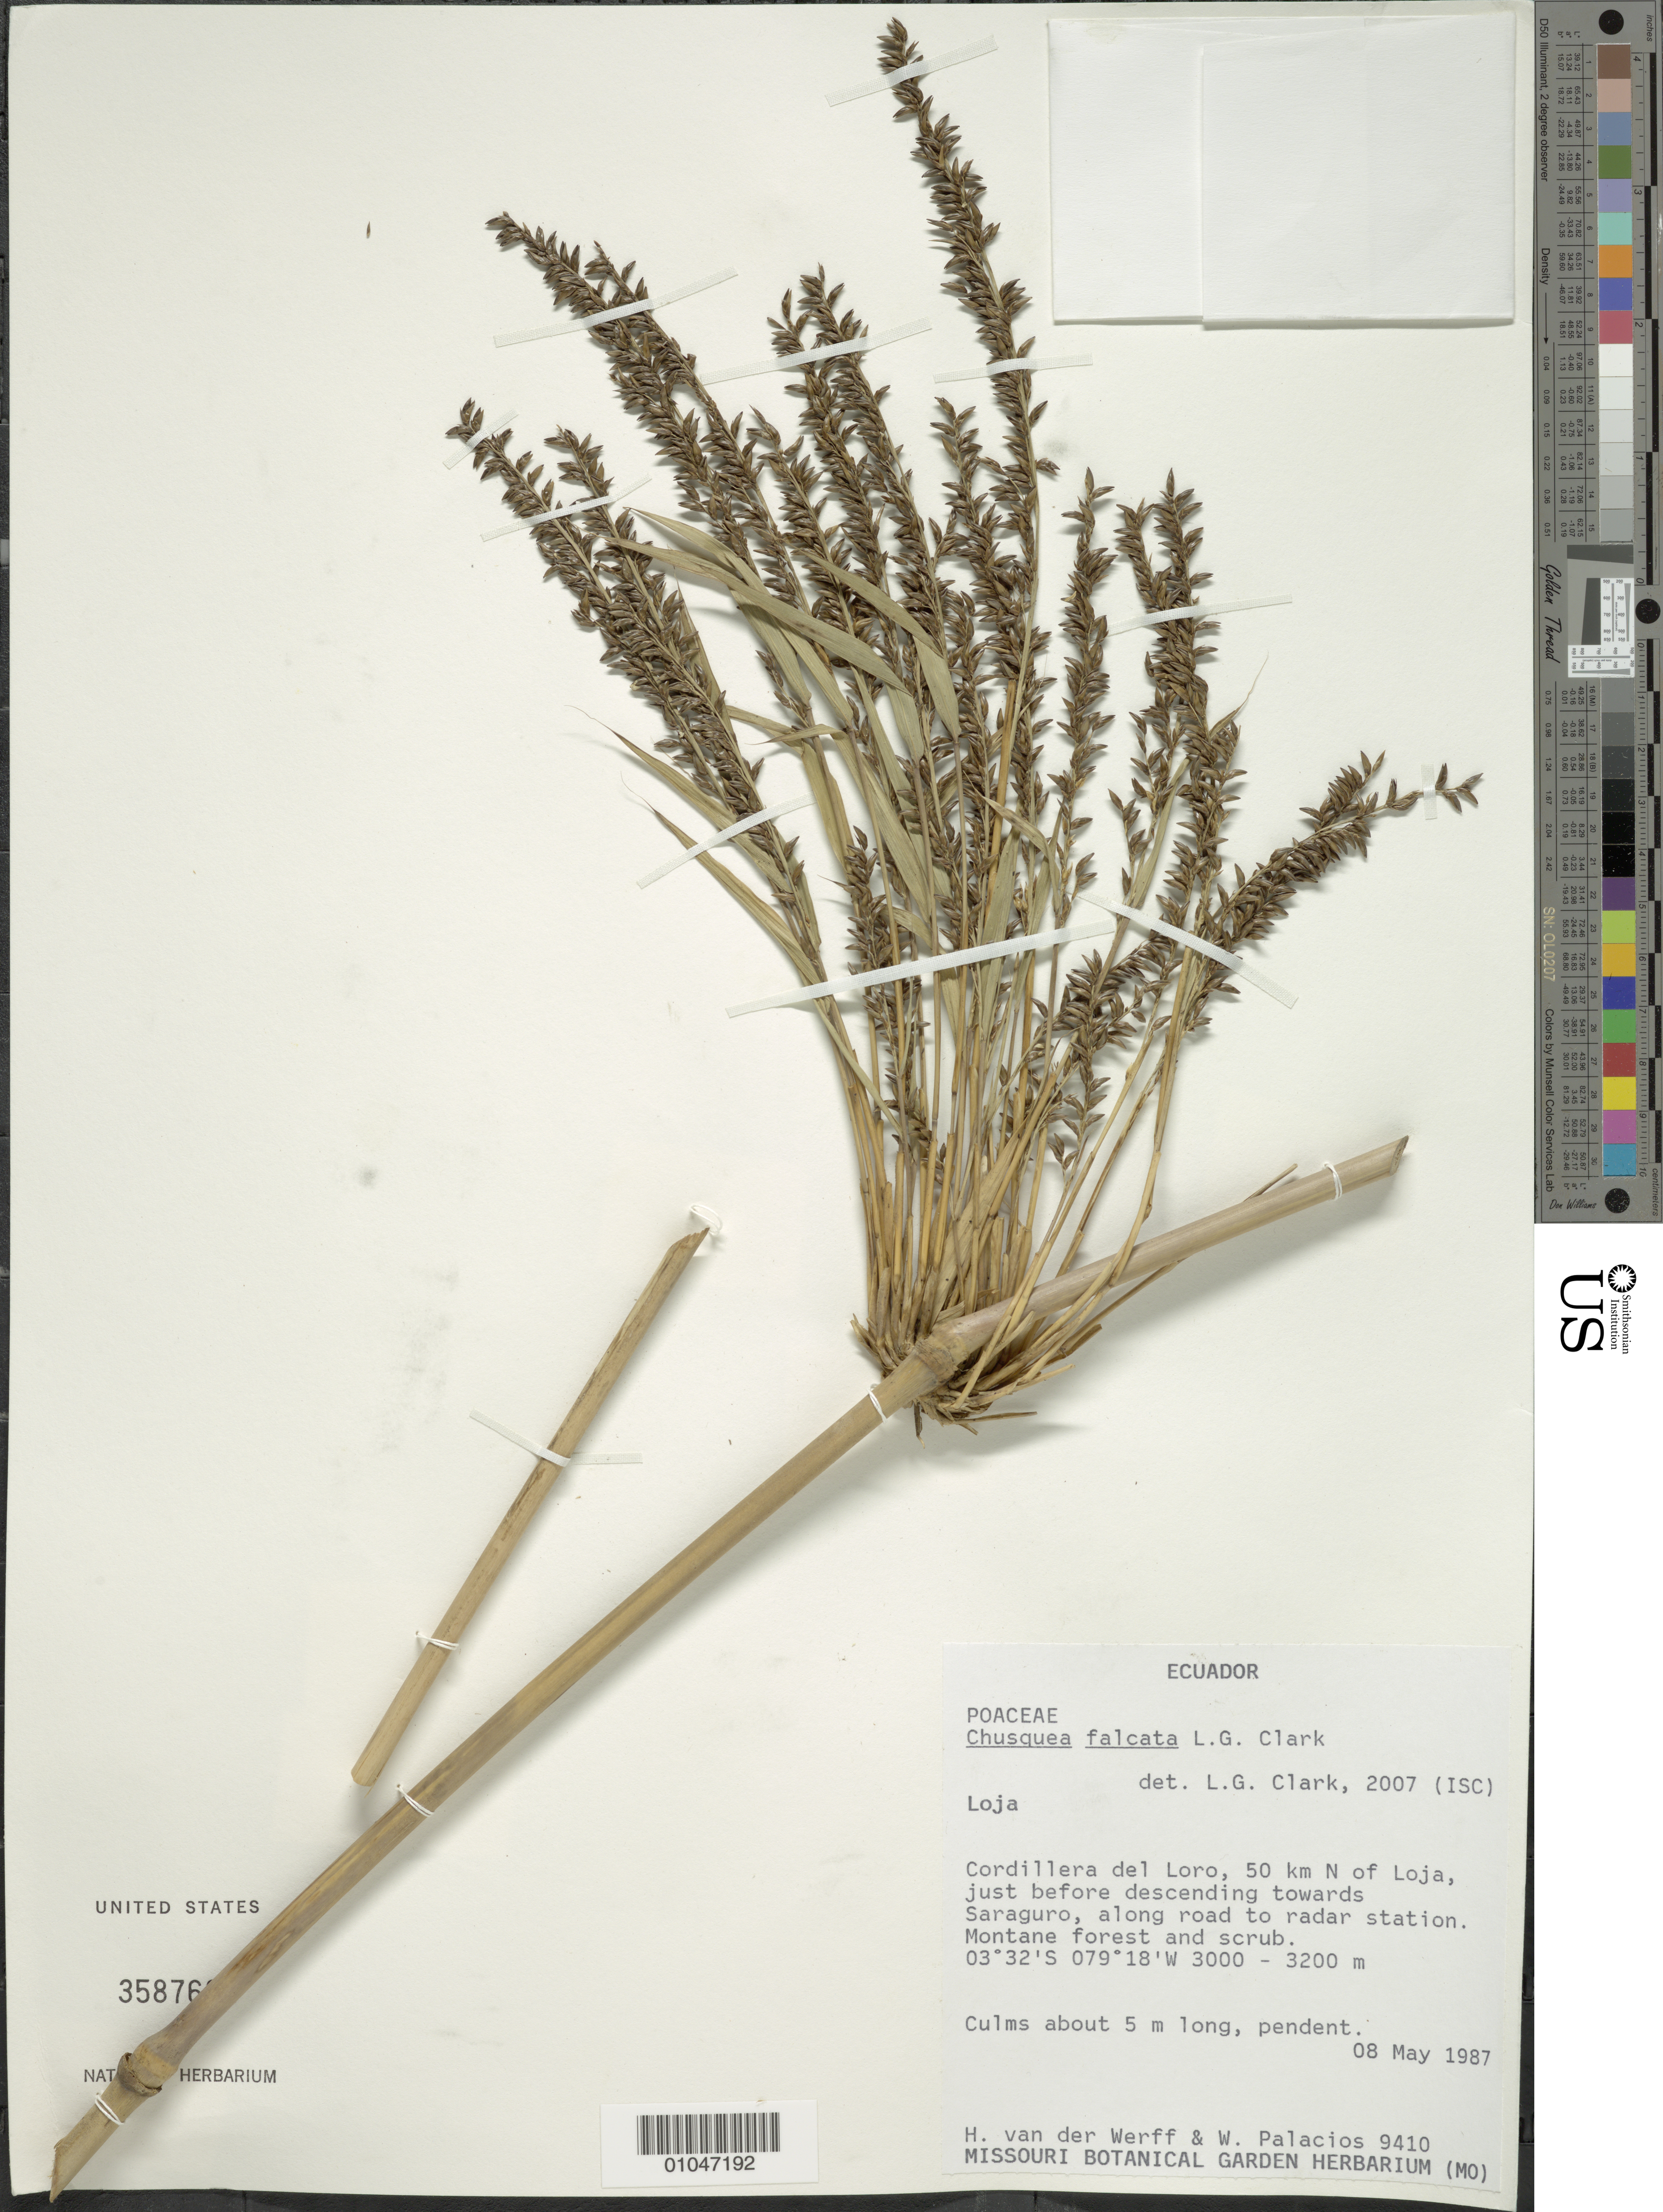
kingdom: Plantae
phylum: Tracheophyta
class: Liliopsida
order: Poales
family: Poaceae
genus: Chusquea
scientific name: Chusquea falcata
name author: L.G. Clark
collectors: H. van der Werff & W. Palacios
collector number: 9410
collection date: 1987-05-08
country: Ecuador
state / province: Loja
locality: Cordillera del Loro, 50 km N of Loja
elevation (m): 3000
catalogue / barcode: US 3587682